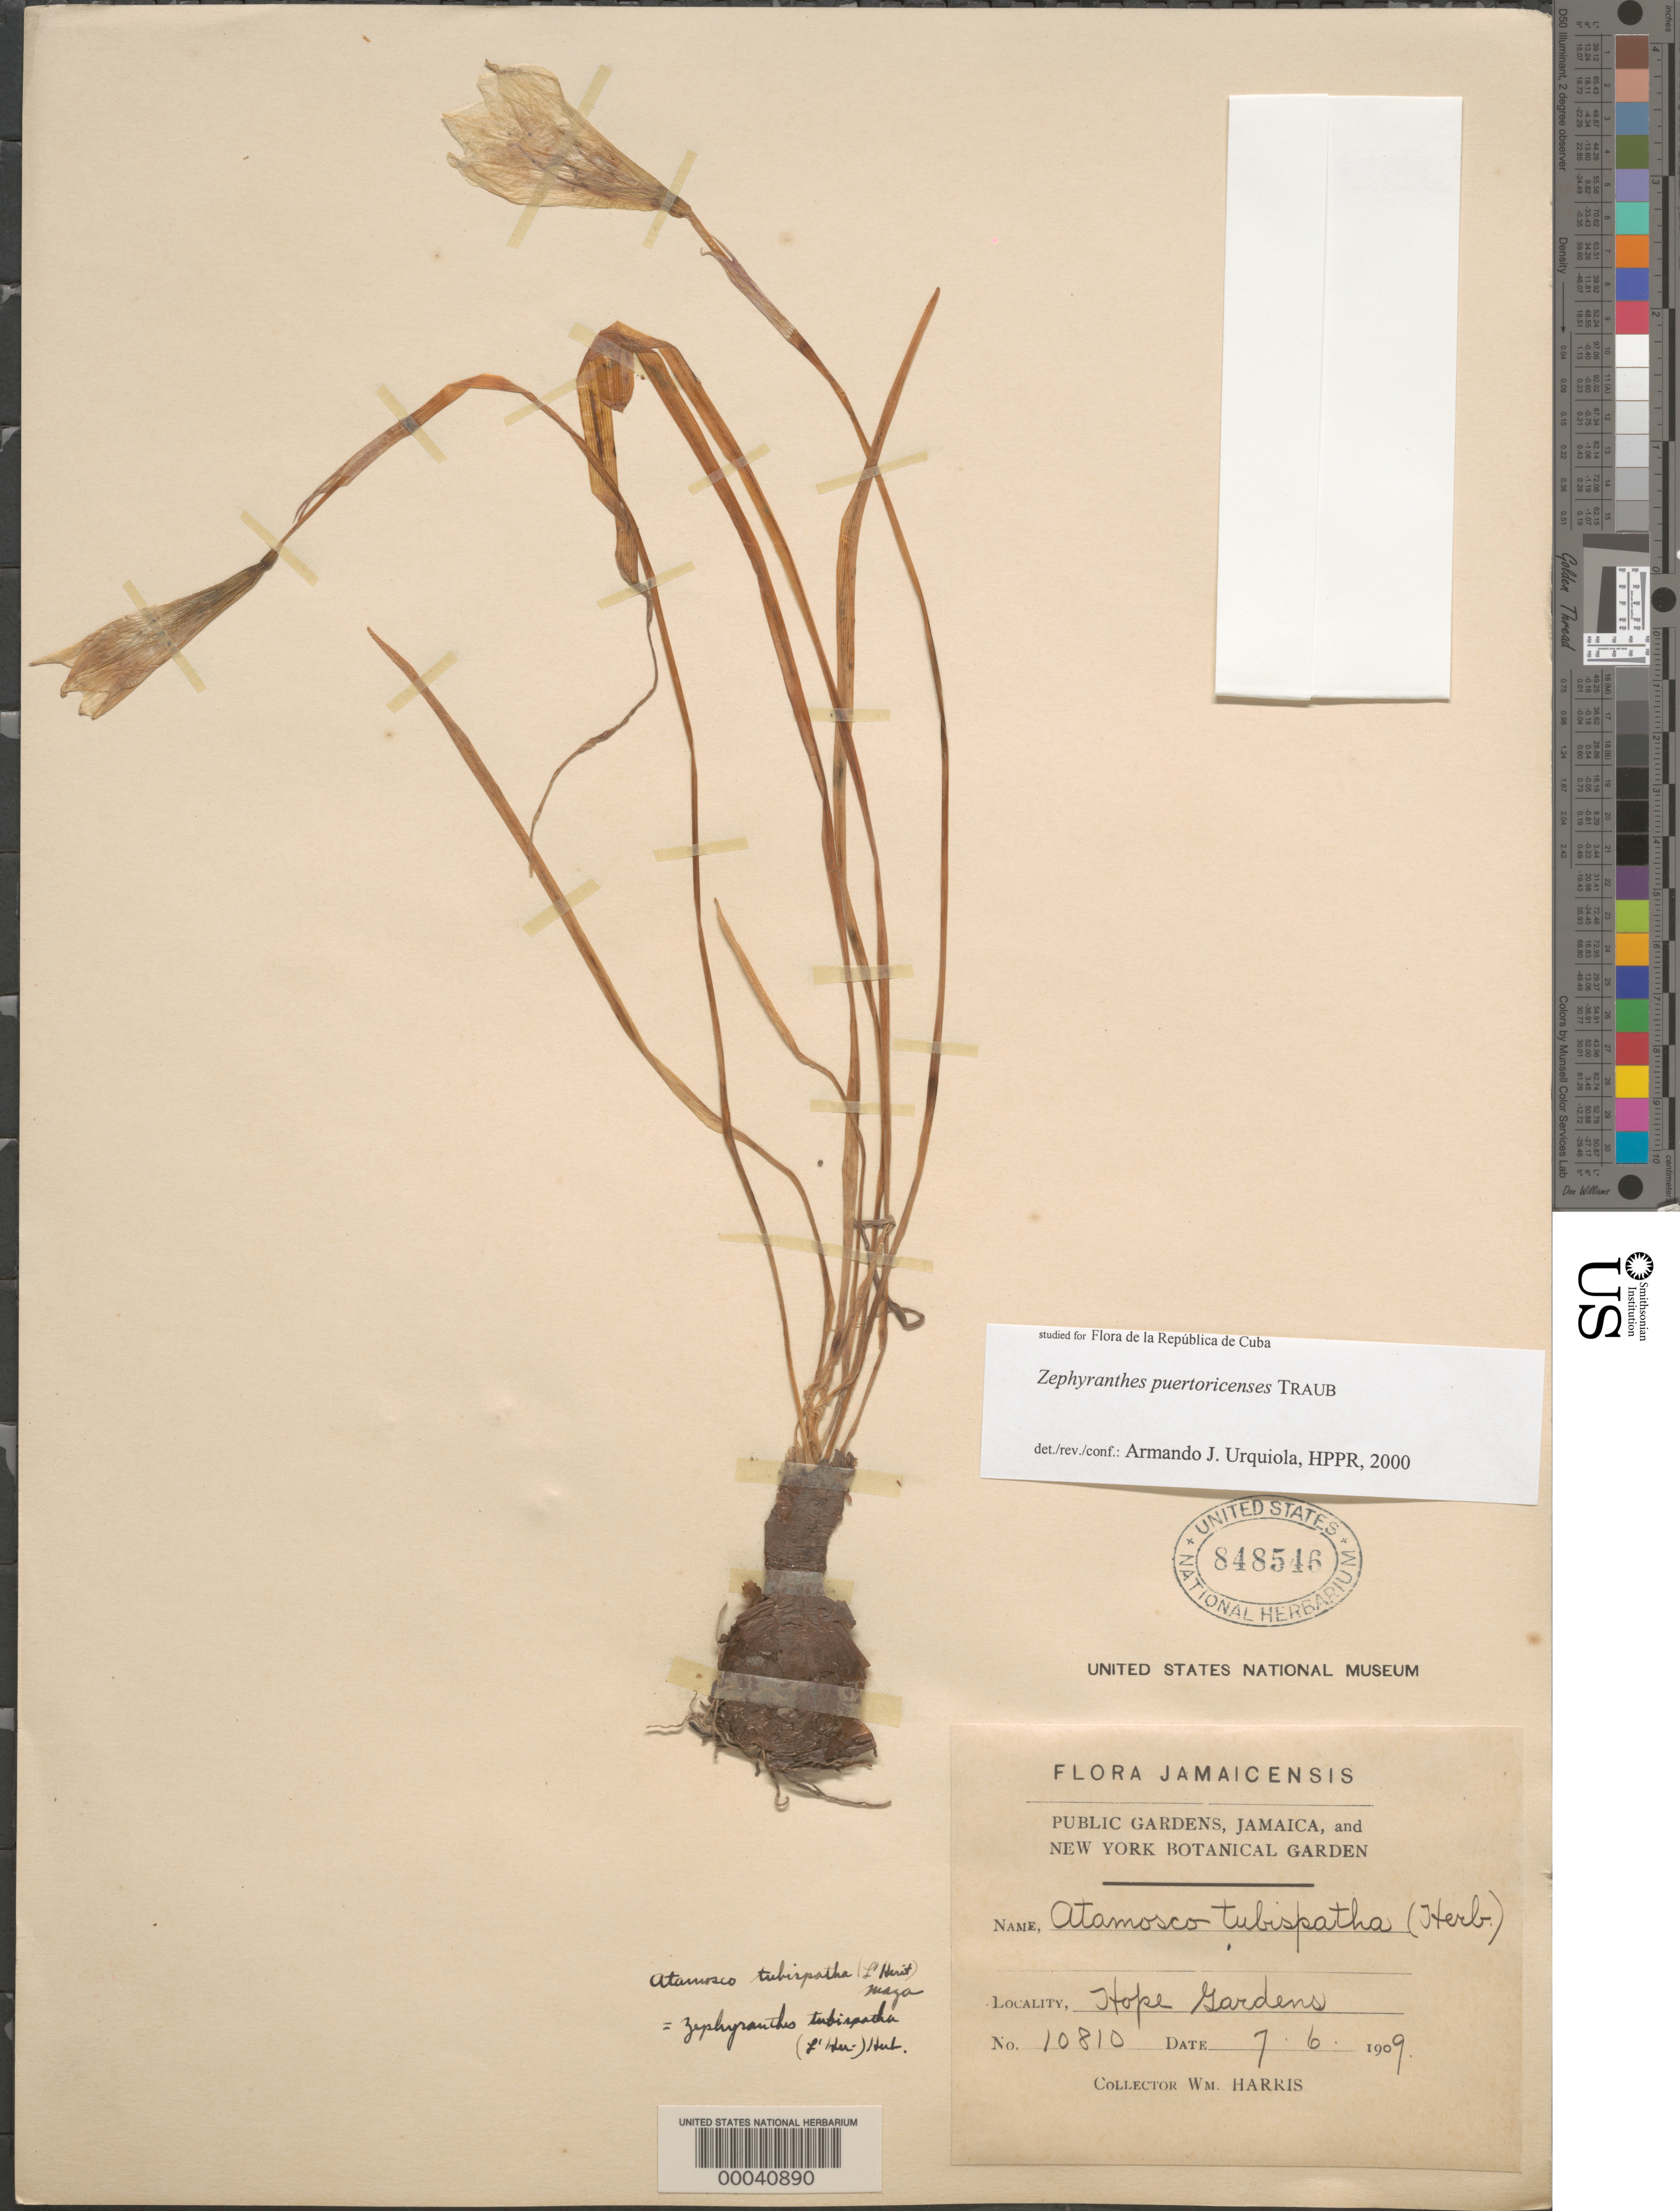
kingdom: Plantae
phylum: Tracheophyta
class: Liliopsida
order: Asparagales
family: Amaryllidaceae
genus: Zephyranthes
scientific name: Zephyranthes tubispatha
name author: (L'Hér.) Hub.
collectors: W. H. Harris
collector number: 10810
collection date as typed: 07 Jun 1909 or 06 Jul 1909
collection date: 1909-06-07 or 1909-07-06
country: Jamaica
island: Greater Antilles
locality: Hope gardens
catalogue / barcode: US 848546